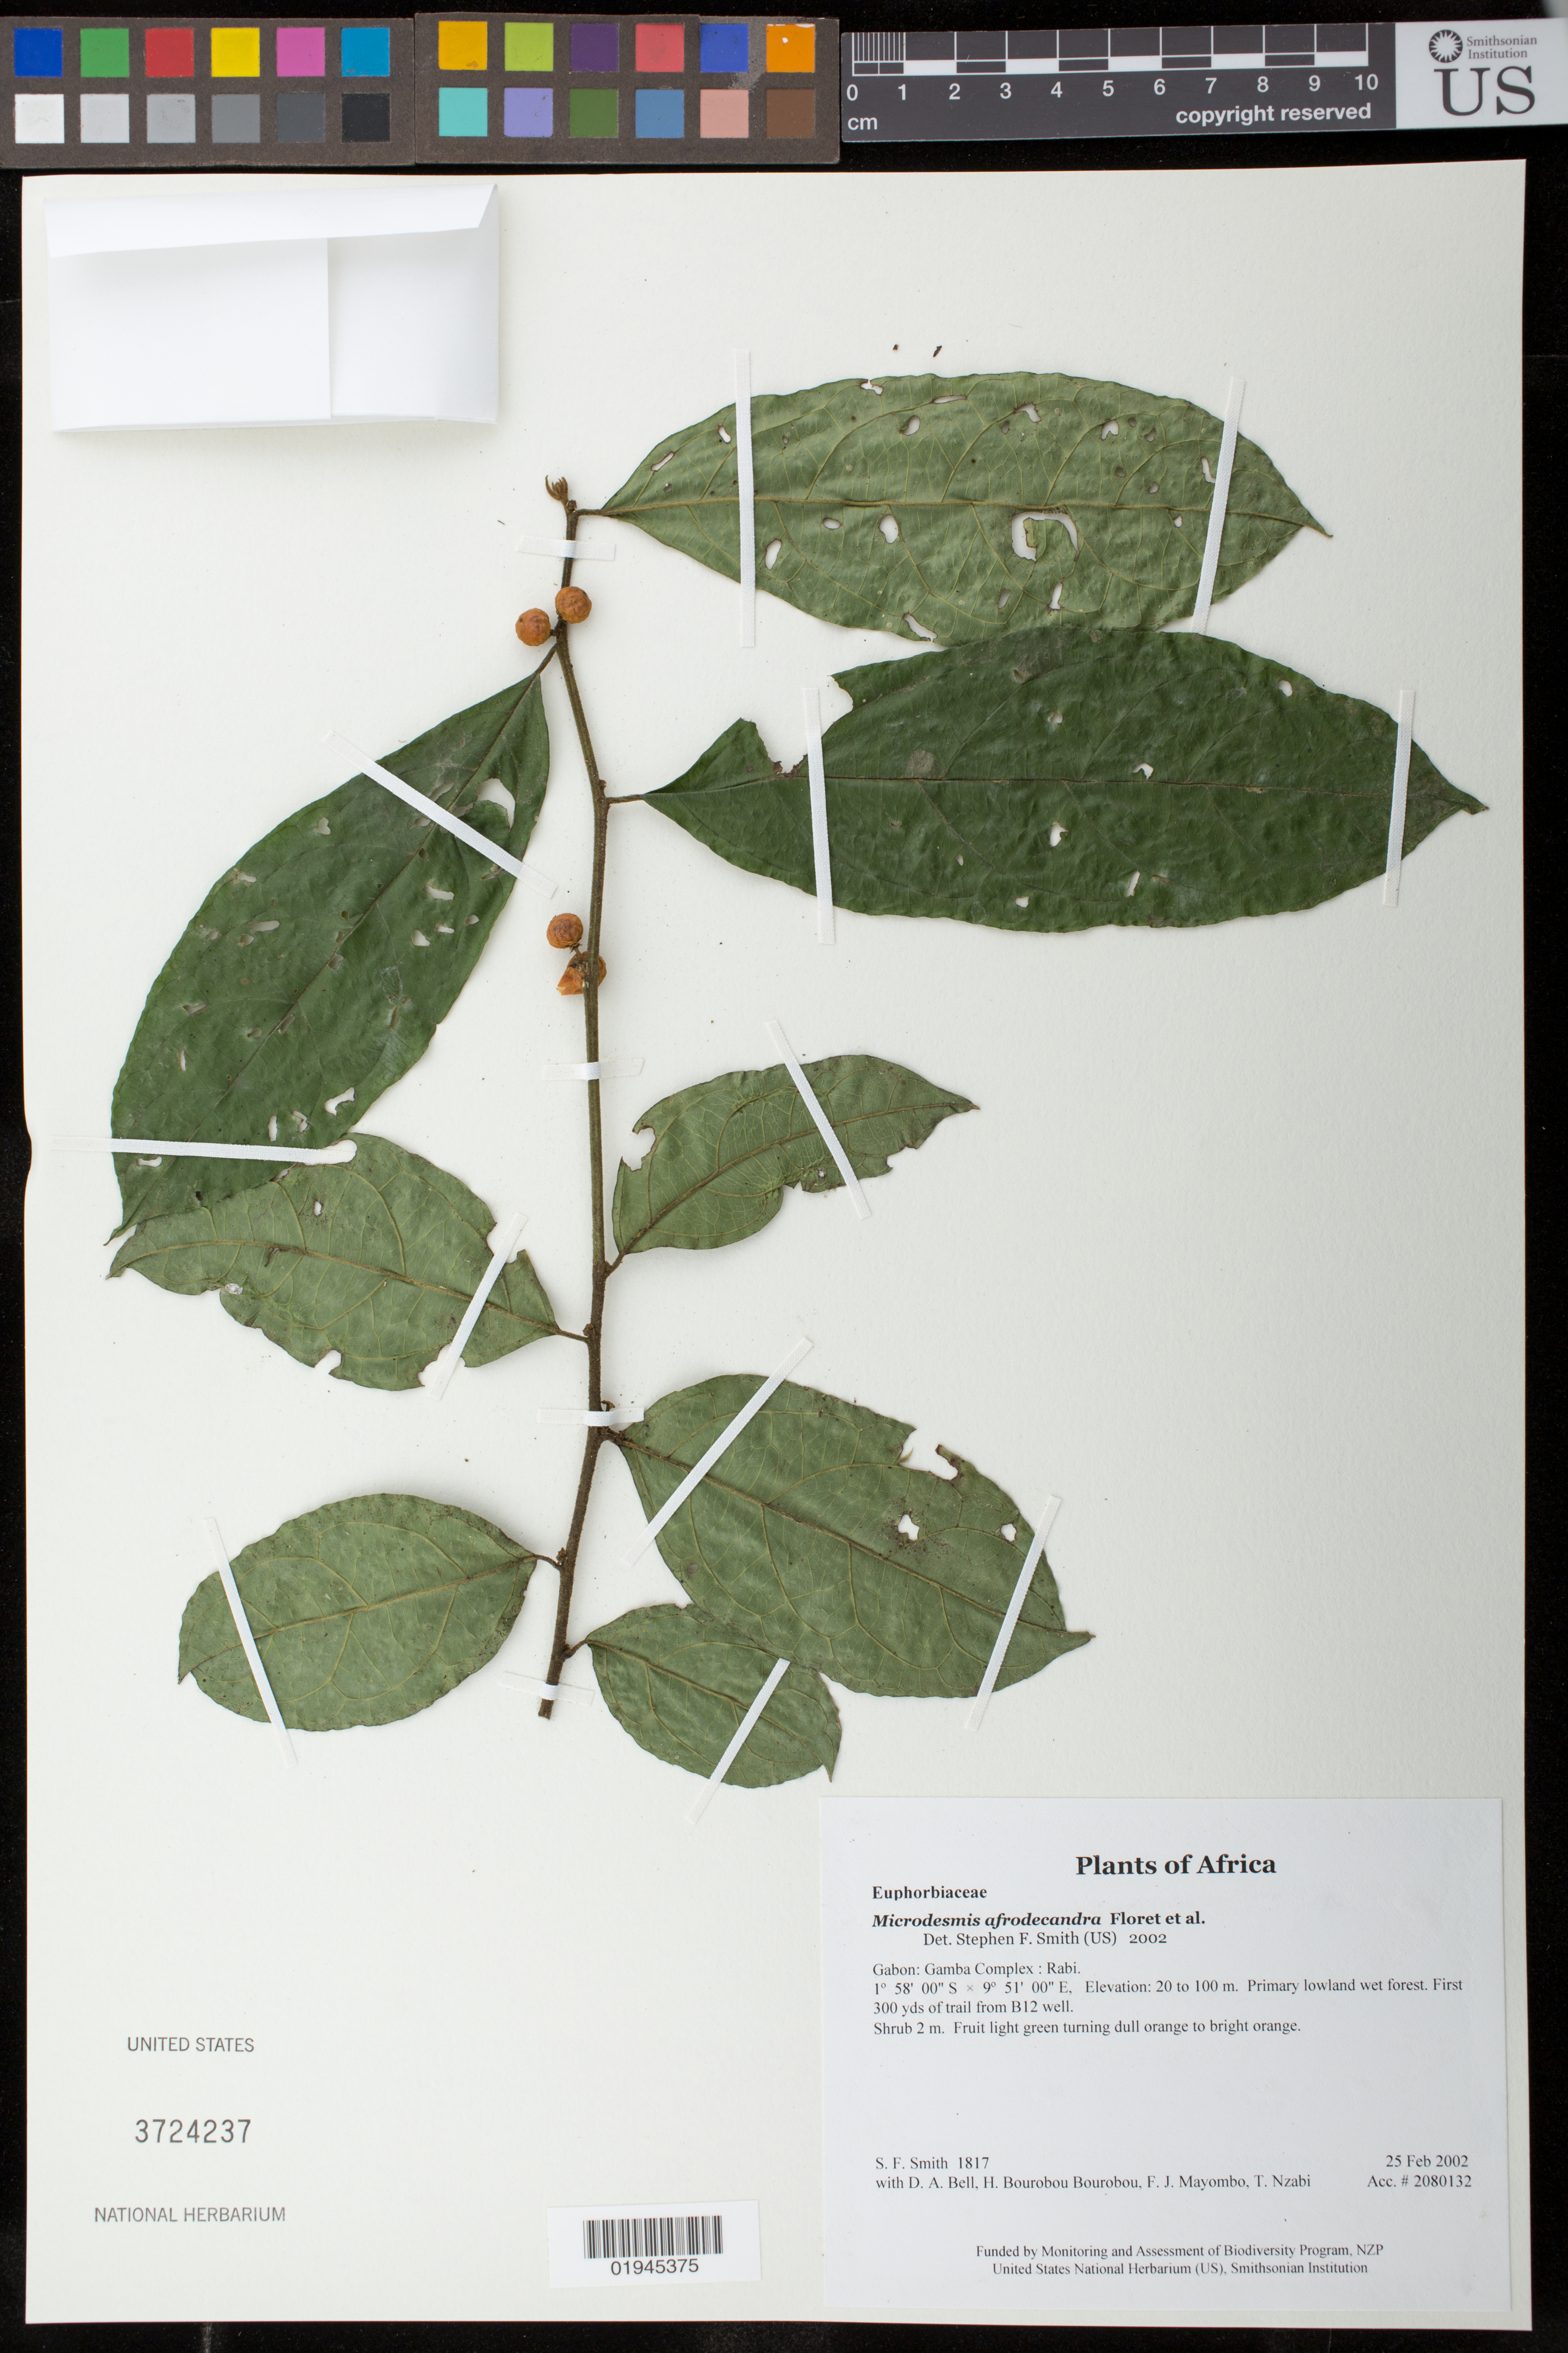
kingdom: Plantae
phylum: Tracheophyta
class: Magnoliopsida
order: Malpighiales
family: Pandaceae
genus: Microdesmis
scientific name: Microdesmis afrodecandra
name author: Floret et al.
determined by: Smith, Stephen F., (US), NMNH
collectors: S.F. Smith, D. A. Bell, H. Bourobou Bourobou & F. J. Mayombo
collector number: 1817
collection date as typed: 23 Feb 2002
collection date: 2002-02-25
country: Gabon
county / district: Gamba Complex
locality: Rabi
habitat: Primary lowland wet forest. First 300 yds of trail from B12 well.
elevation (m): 20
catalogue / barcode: US 3724237